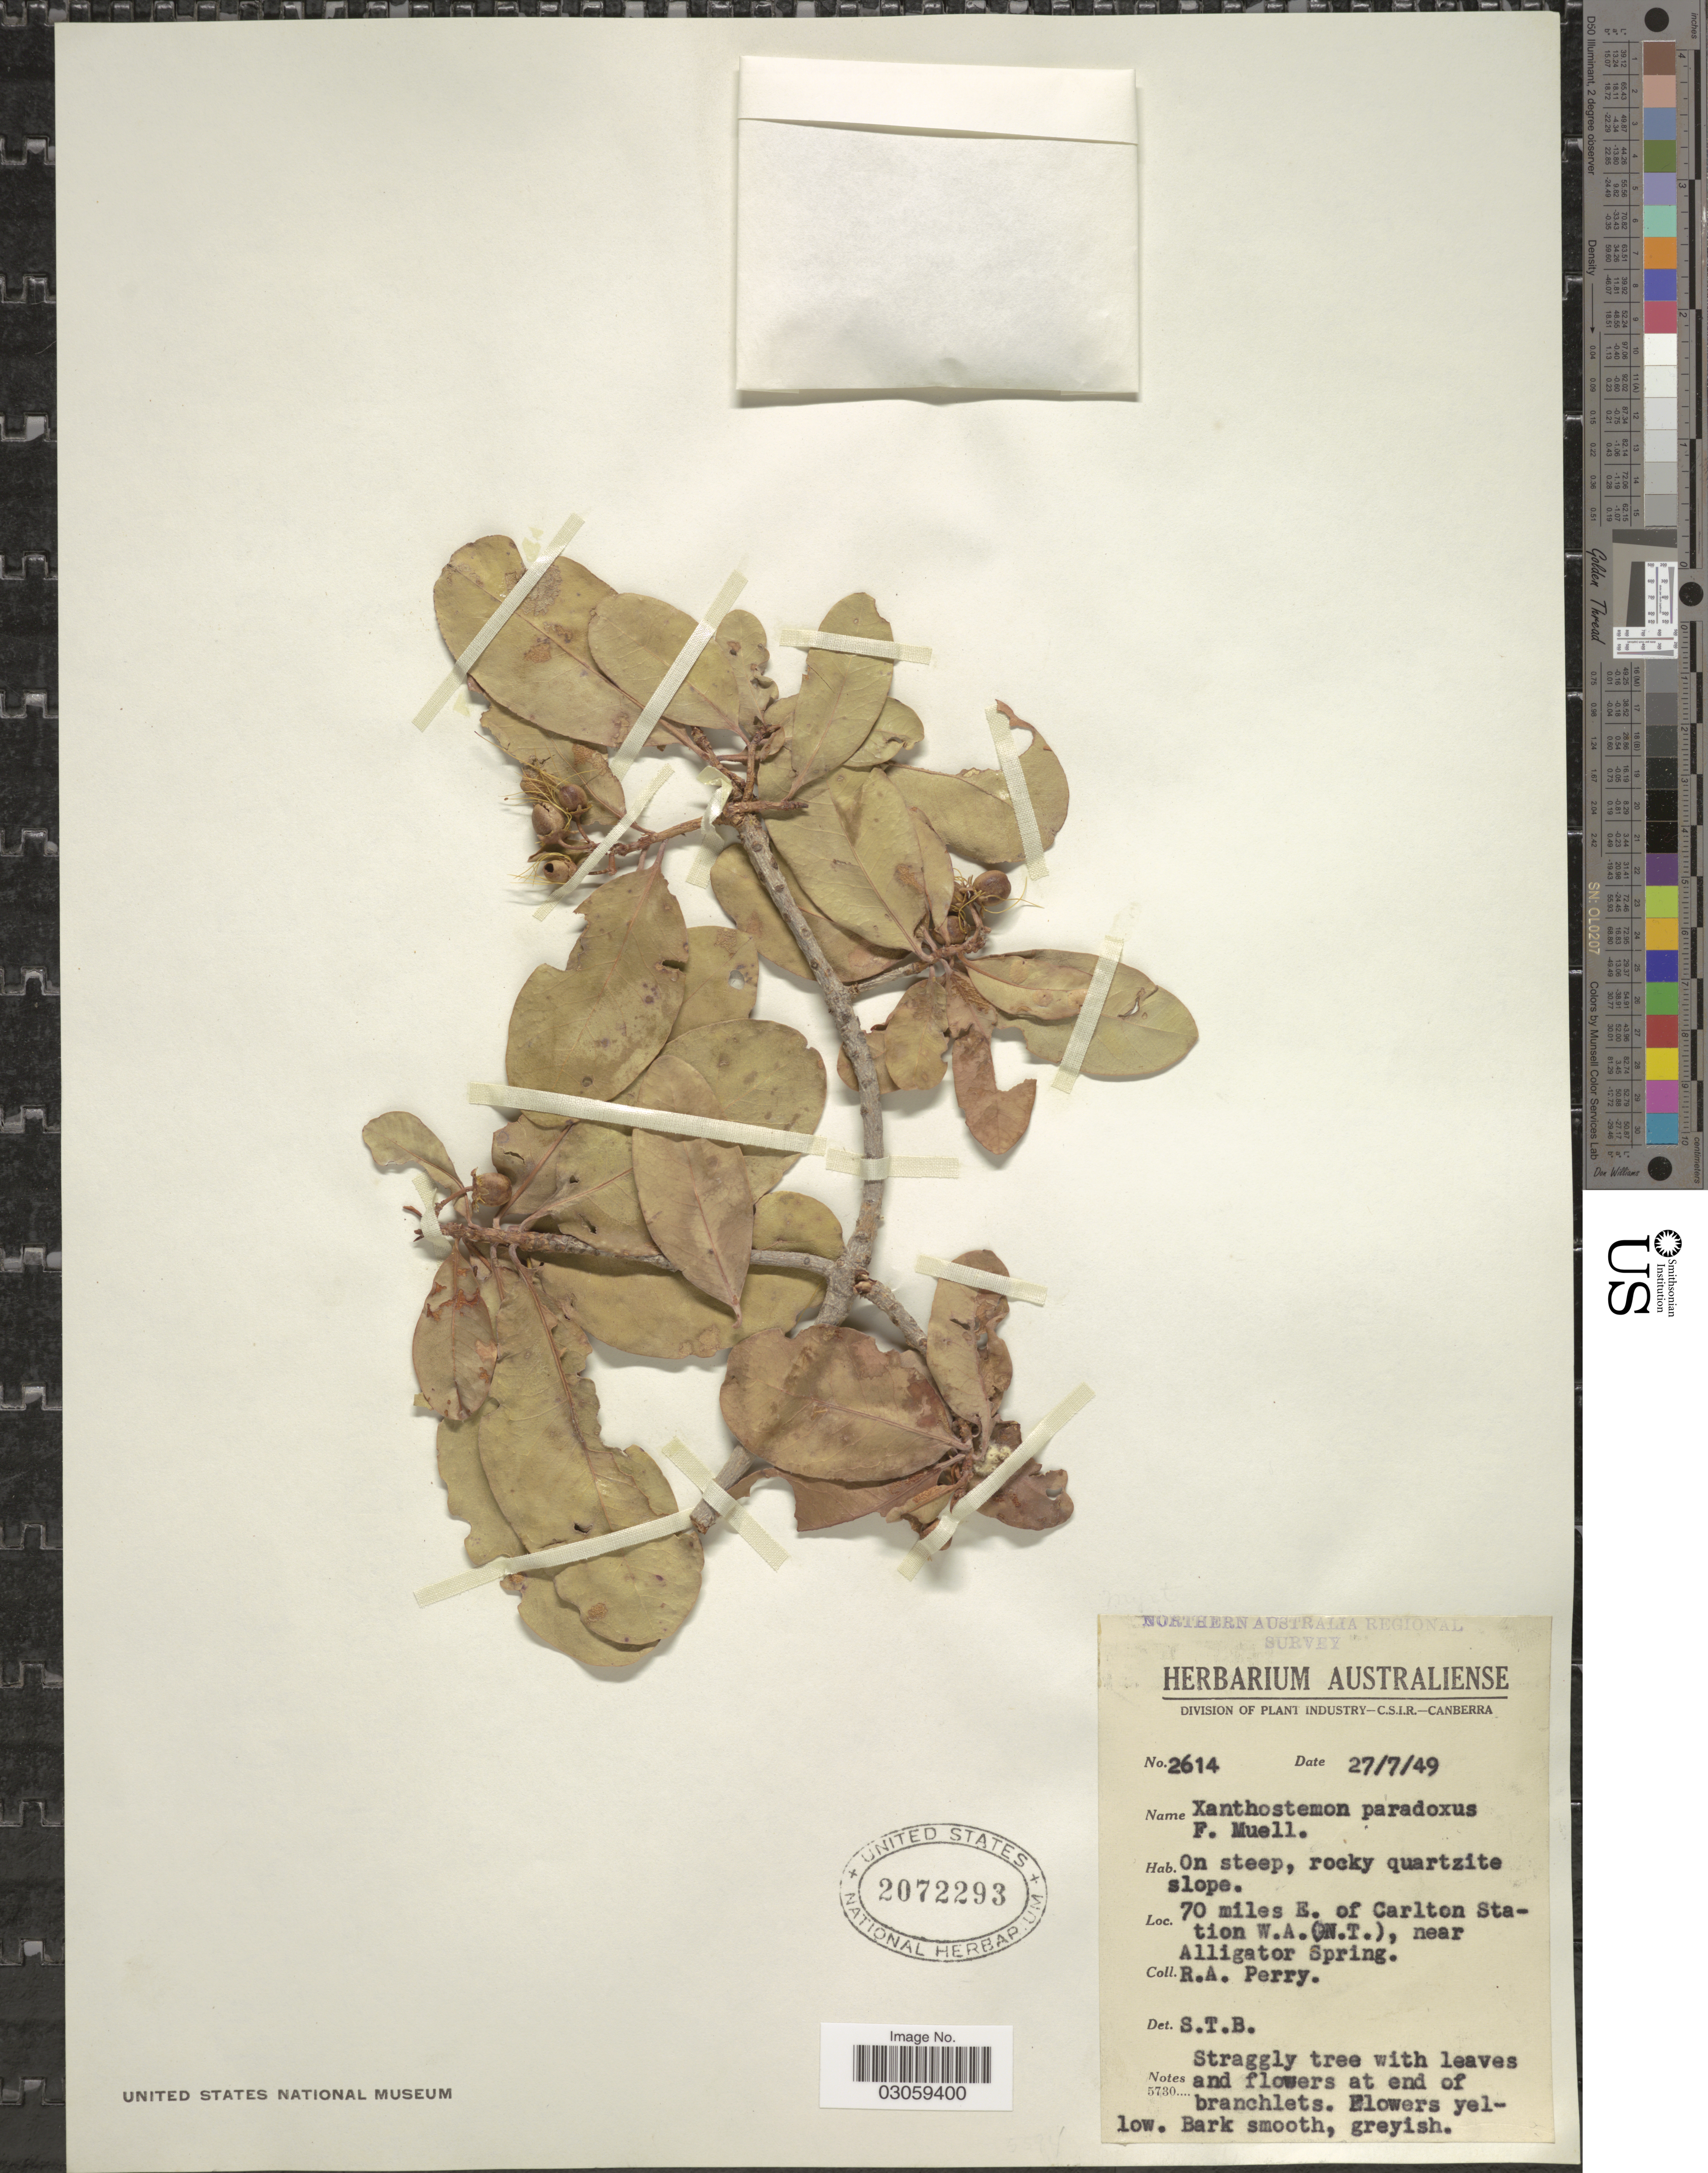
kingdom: Plantae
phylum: Tracheophyta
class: Magnoliopsida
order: Myrtales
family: Myrtaceae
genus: Xanthostemon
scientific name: Xanthostemon paradoxus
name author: F. Muell.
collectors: Perry, R. A.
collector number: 2614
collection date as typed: Transcribed d/m/y: 27/7/49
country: Australia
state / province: Western Australia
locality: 70 miles E. of Carlton Station W.A. (N.T.), near Alligator Spring.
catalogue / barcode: US 2072293